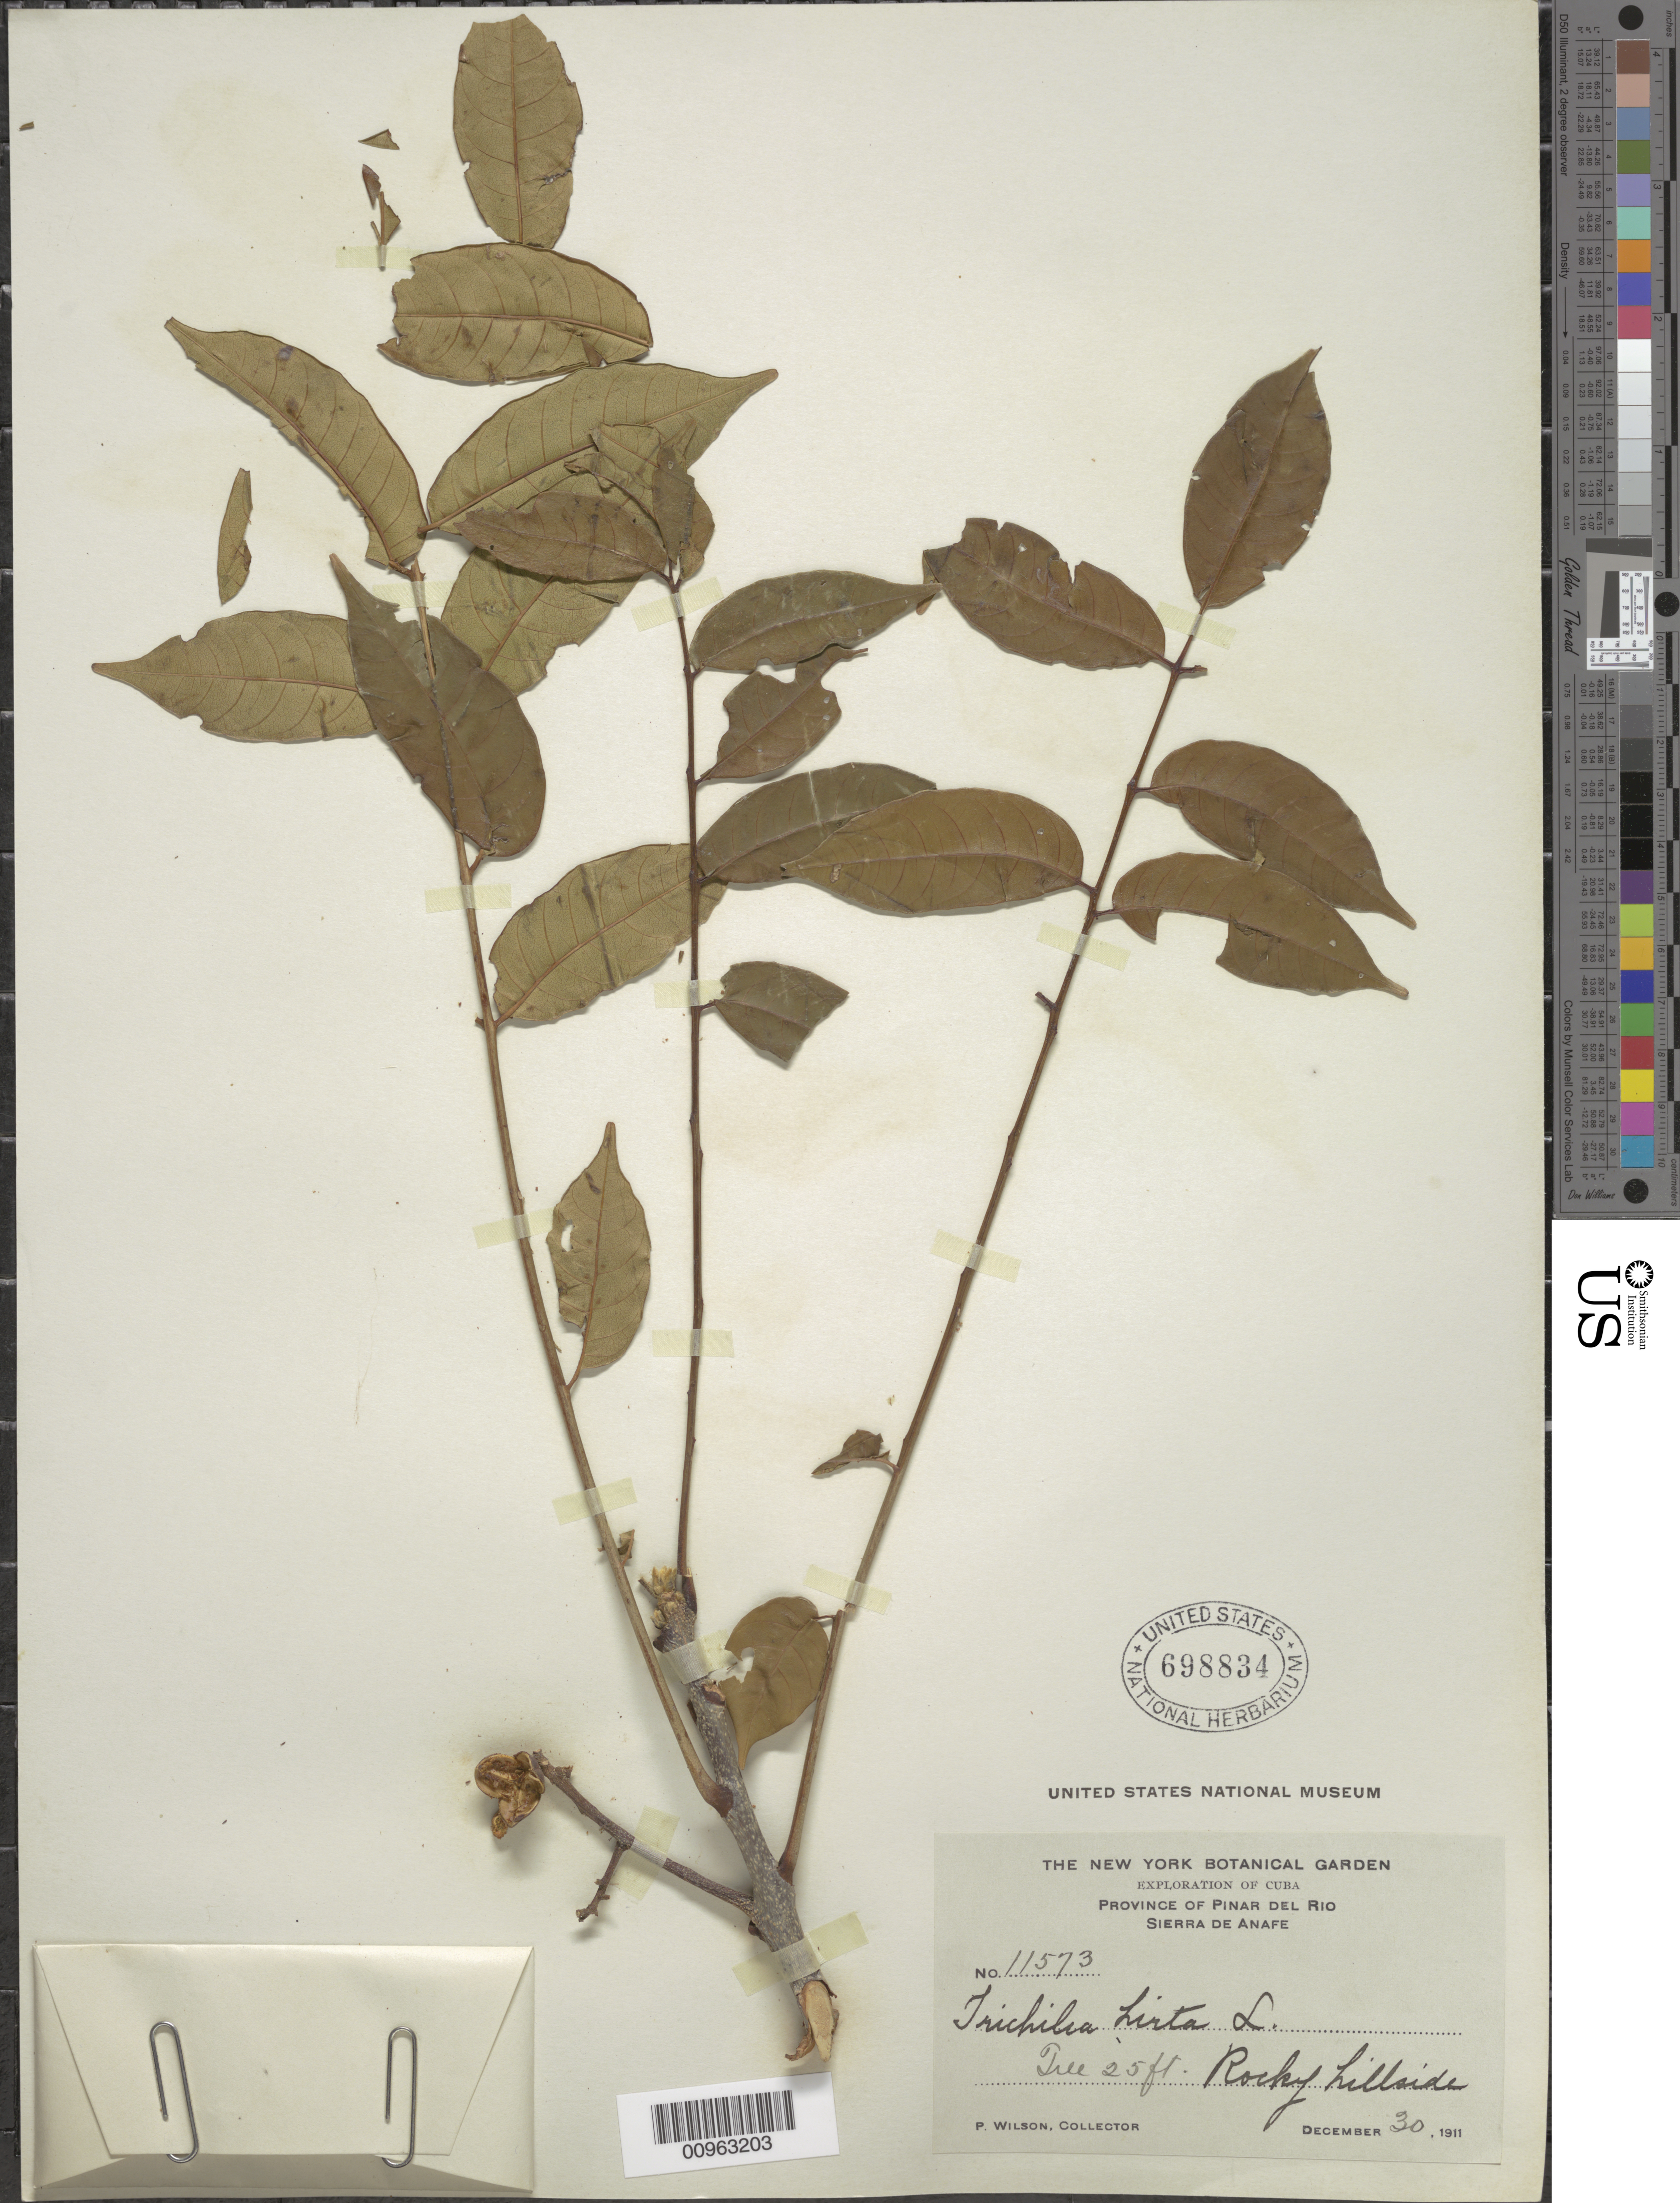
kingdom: Plantae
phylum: Tracheophyta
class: Magnoliopsida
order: Sapindales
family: Meliaceae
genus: Trichilia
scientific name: Trichilia hirta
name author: L.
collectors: P. Wilson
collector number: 11573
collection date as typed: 30 Dec 1911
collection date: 1911-12-30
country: Cuba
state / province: Pinar del Rio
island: Cuba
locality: Sierra de Anafe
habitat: Rocky hillside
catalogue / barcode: US 698834